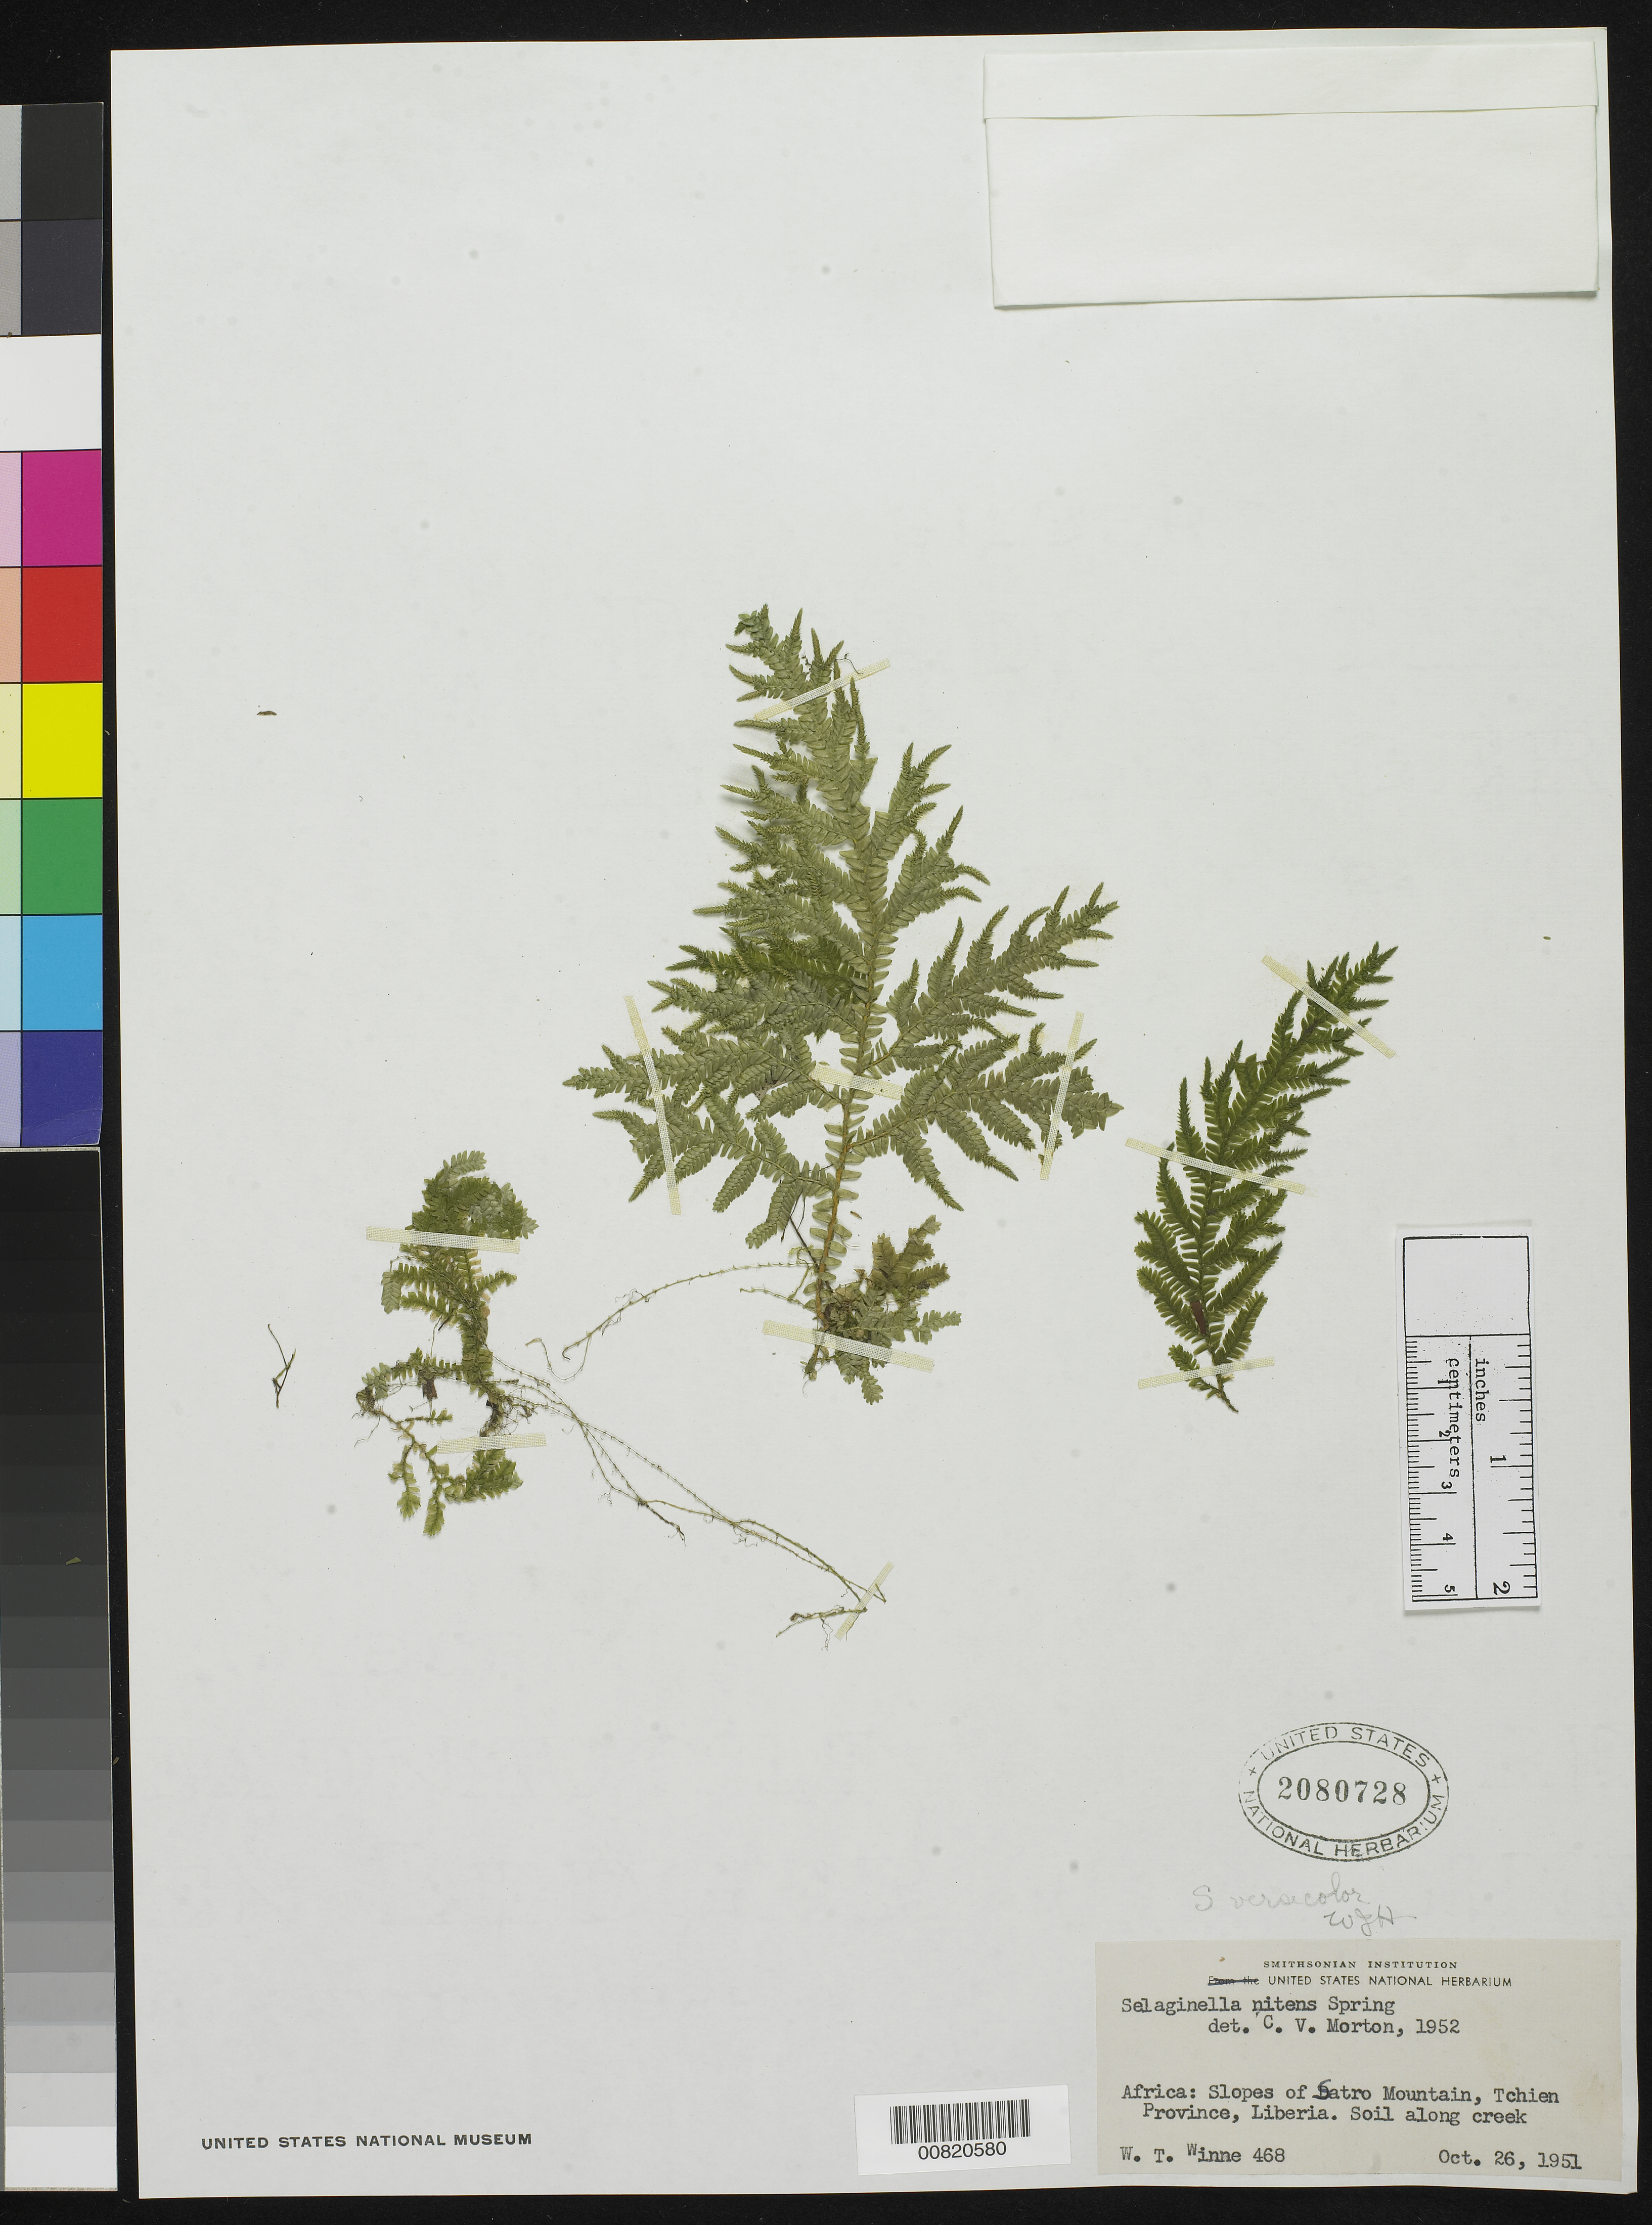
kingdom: Plantae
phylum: Tracheophyta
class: Lycopodiopsida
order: Selaginellales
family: Selaginellaceae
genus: Selaginella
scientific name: Selaginella versicolor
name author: Spring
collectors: -. Winne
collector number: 468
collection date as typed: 26 Oct 1951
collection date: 1951-10-26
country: Liberia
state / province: Grand Gedeh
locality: Tchien Province: slopes of Satro Mountain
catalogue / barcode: US 2080728